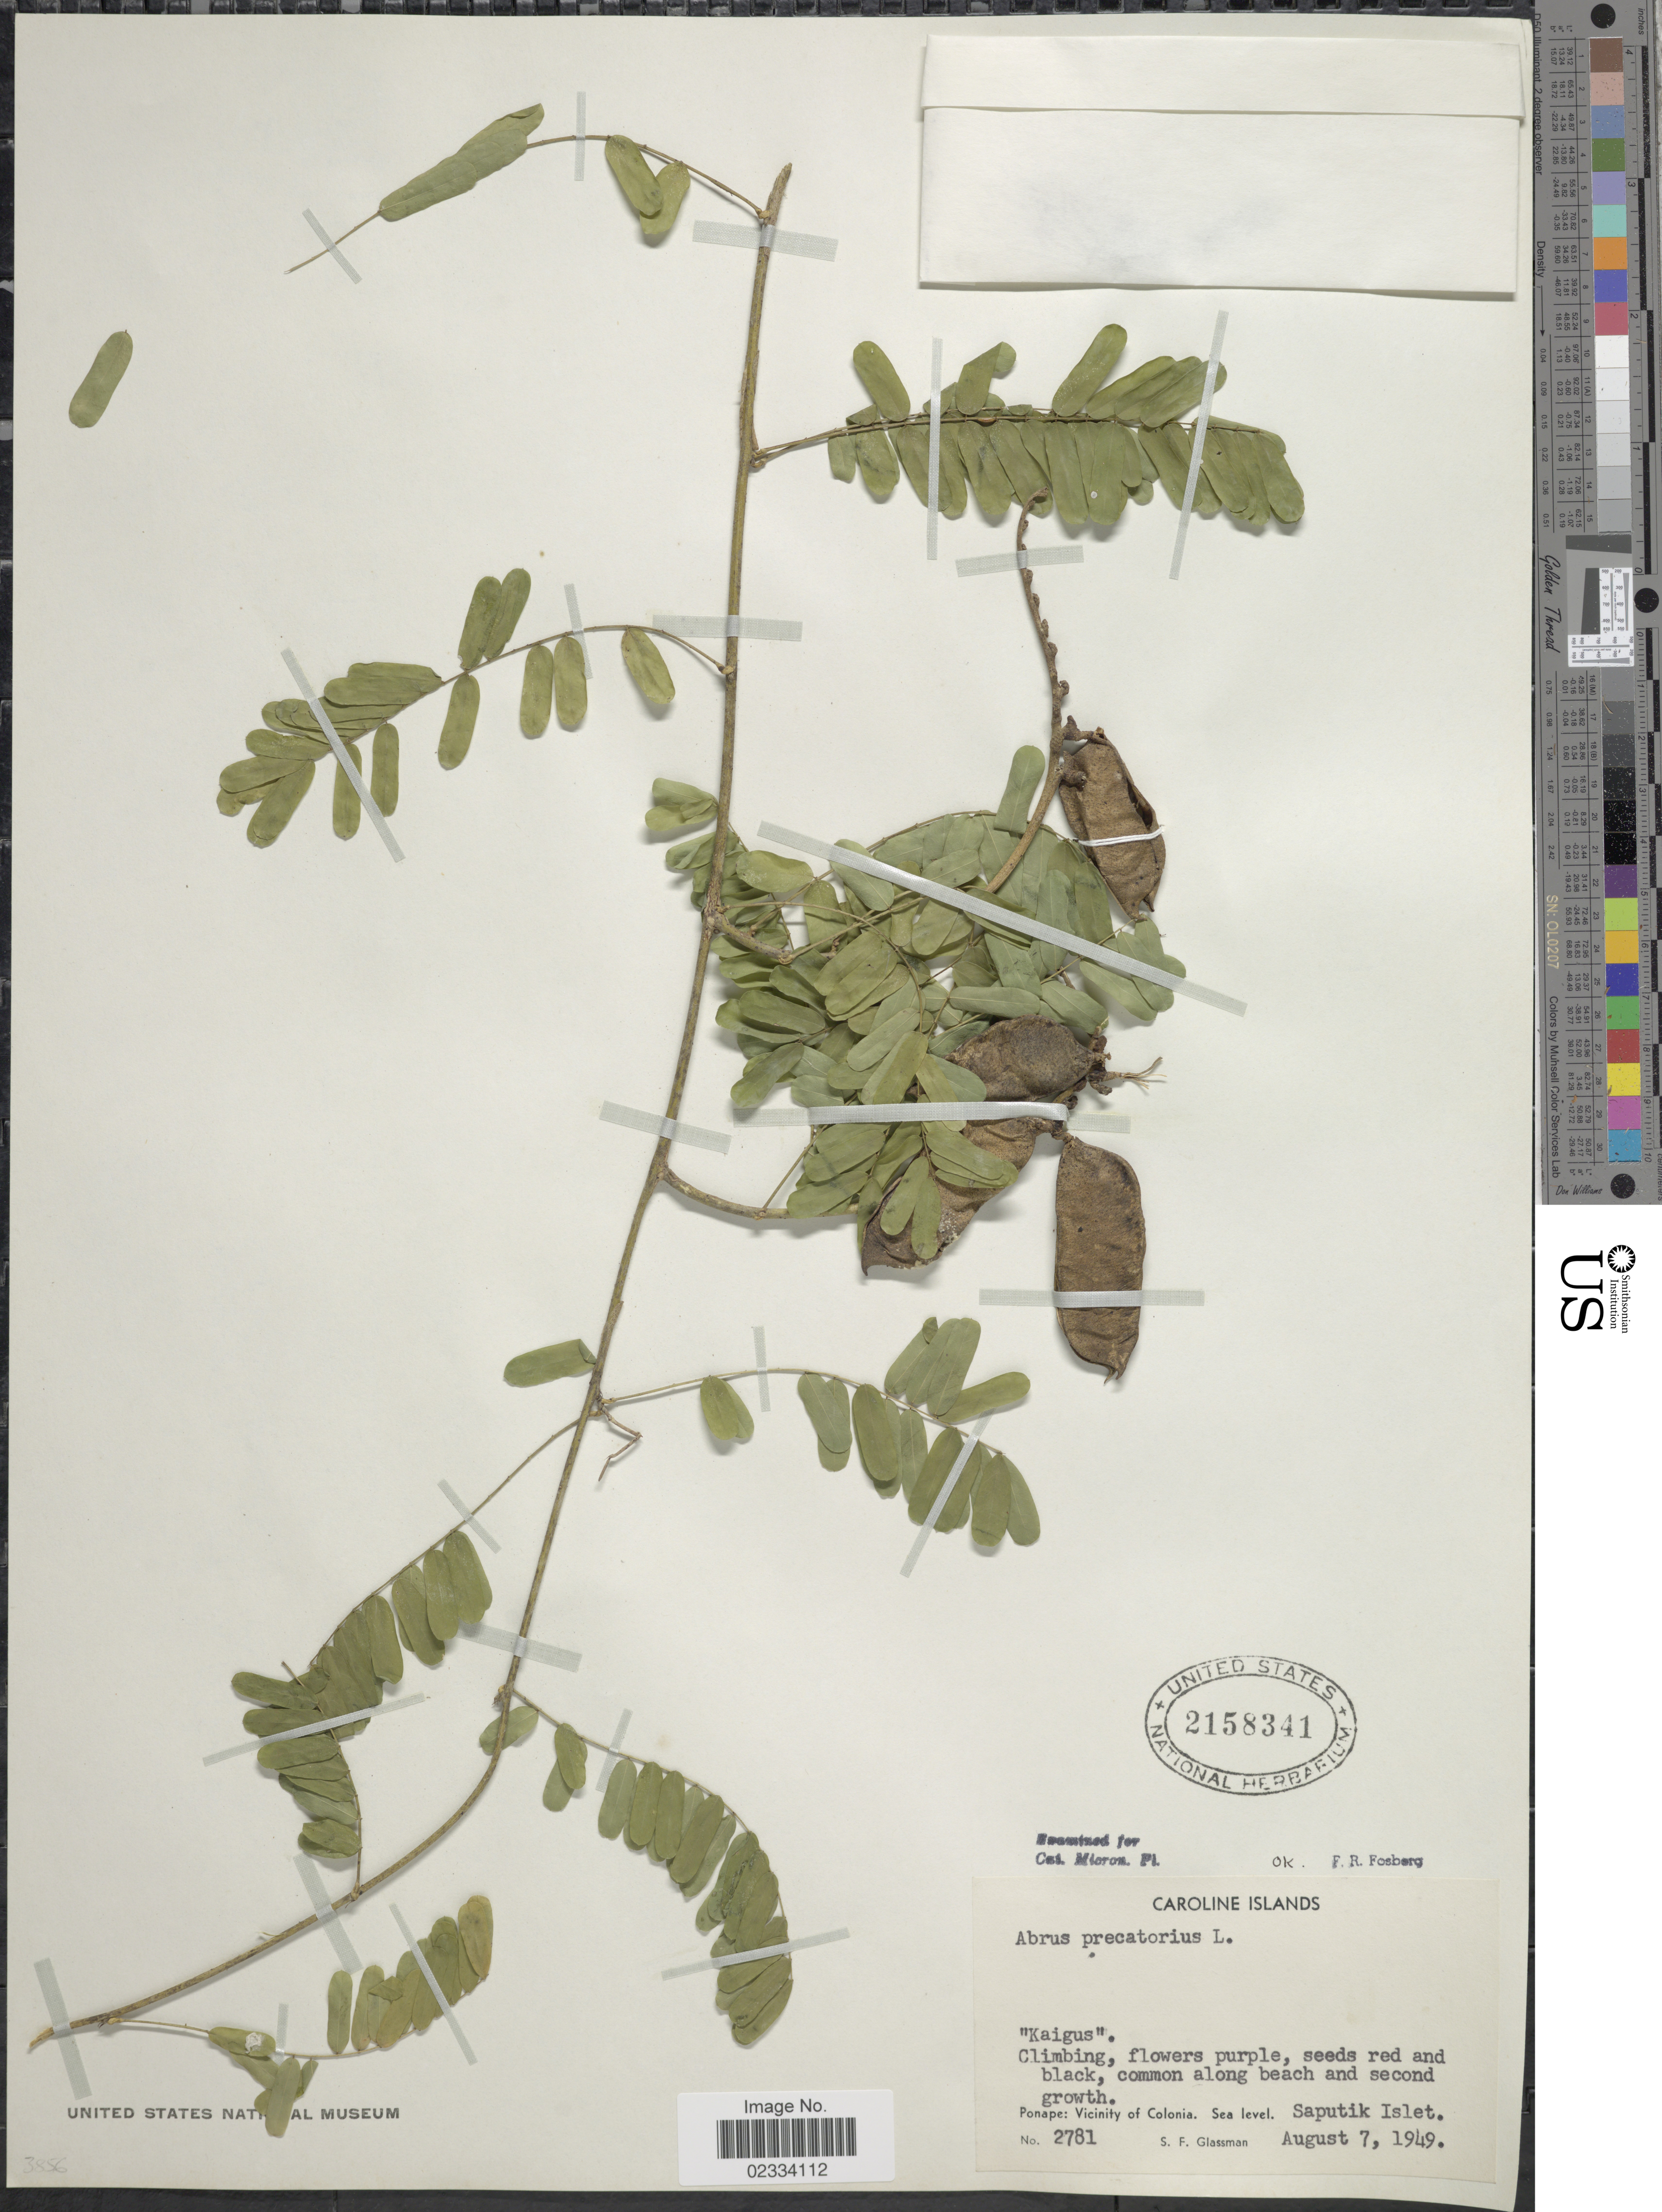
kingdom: Plantae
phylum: Tracheophyta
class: Magnoliopsida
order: Fabales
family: Fabaceae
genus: Abrus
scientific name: Abrus precatorius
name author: L.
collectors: S. F. Glassman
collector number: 2781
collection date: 1949-08-07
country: Micronesia, Federated States of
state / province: Pohnpei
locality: Caroline Islands. Ponape: Vicinity of Colonia. Saputik Islet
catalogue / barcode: US 2158341